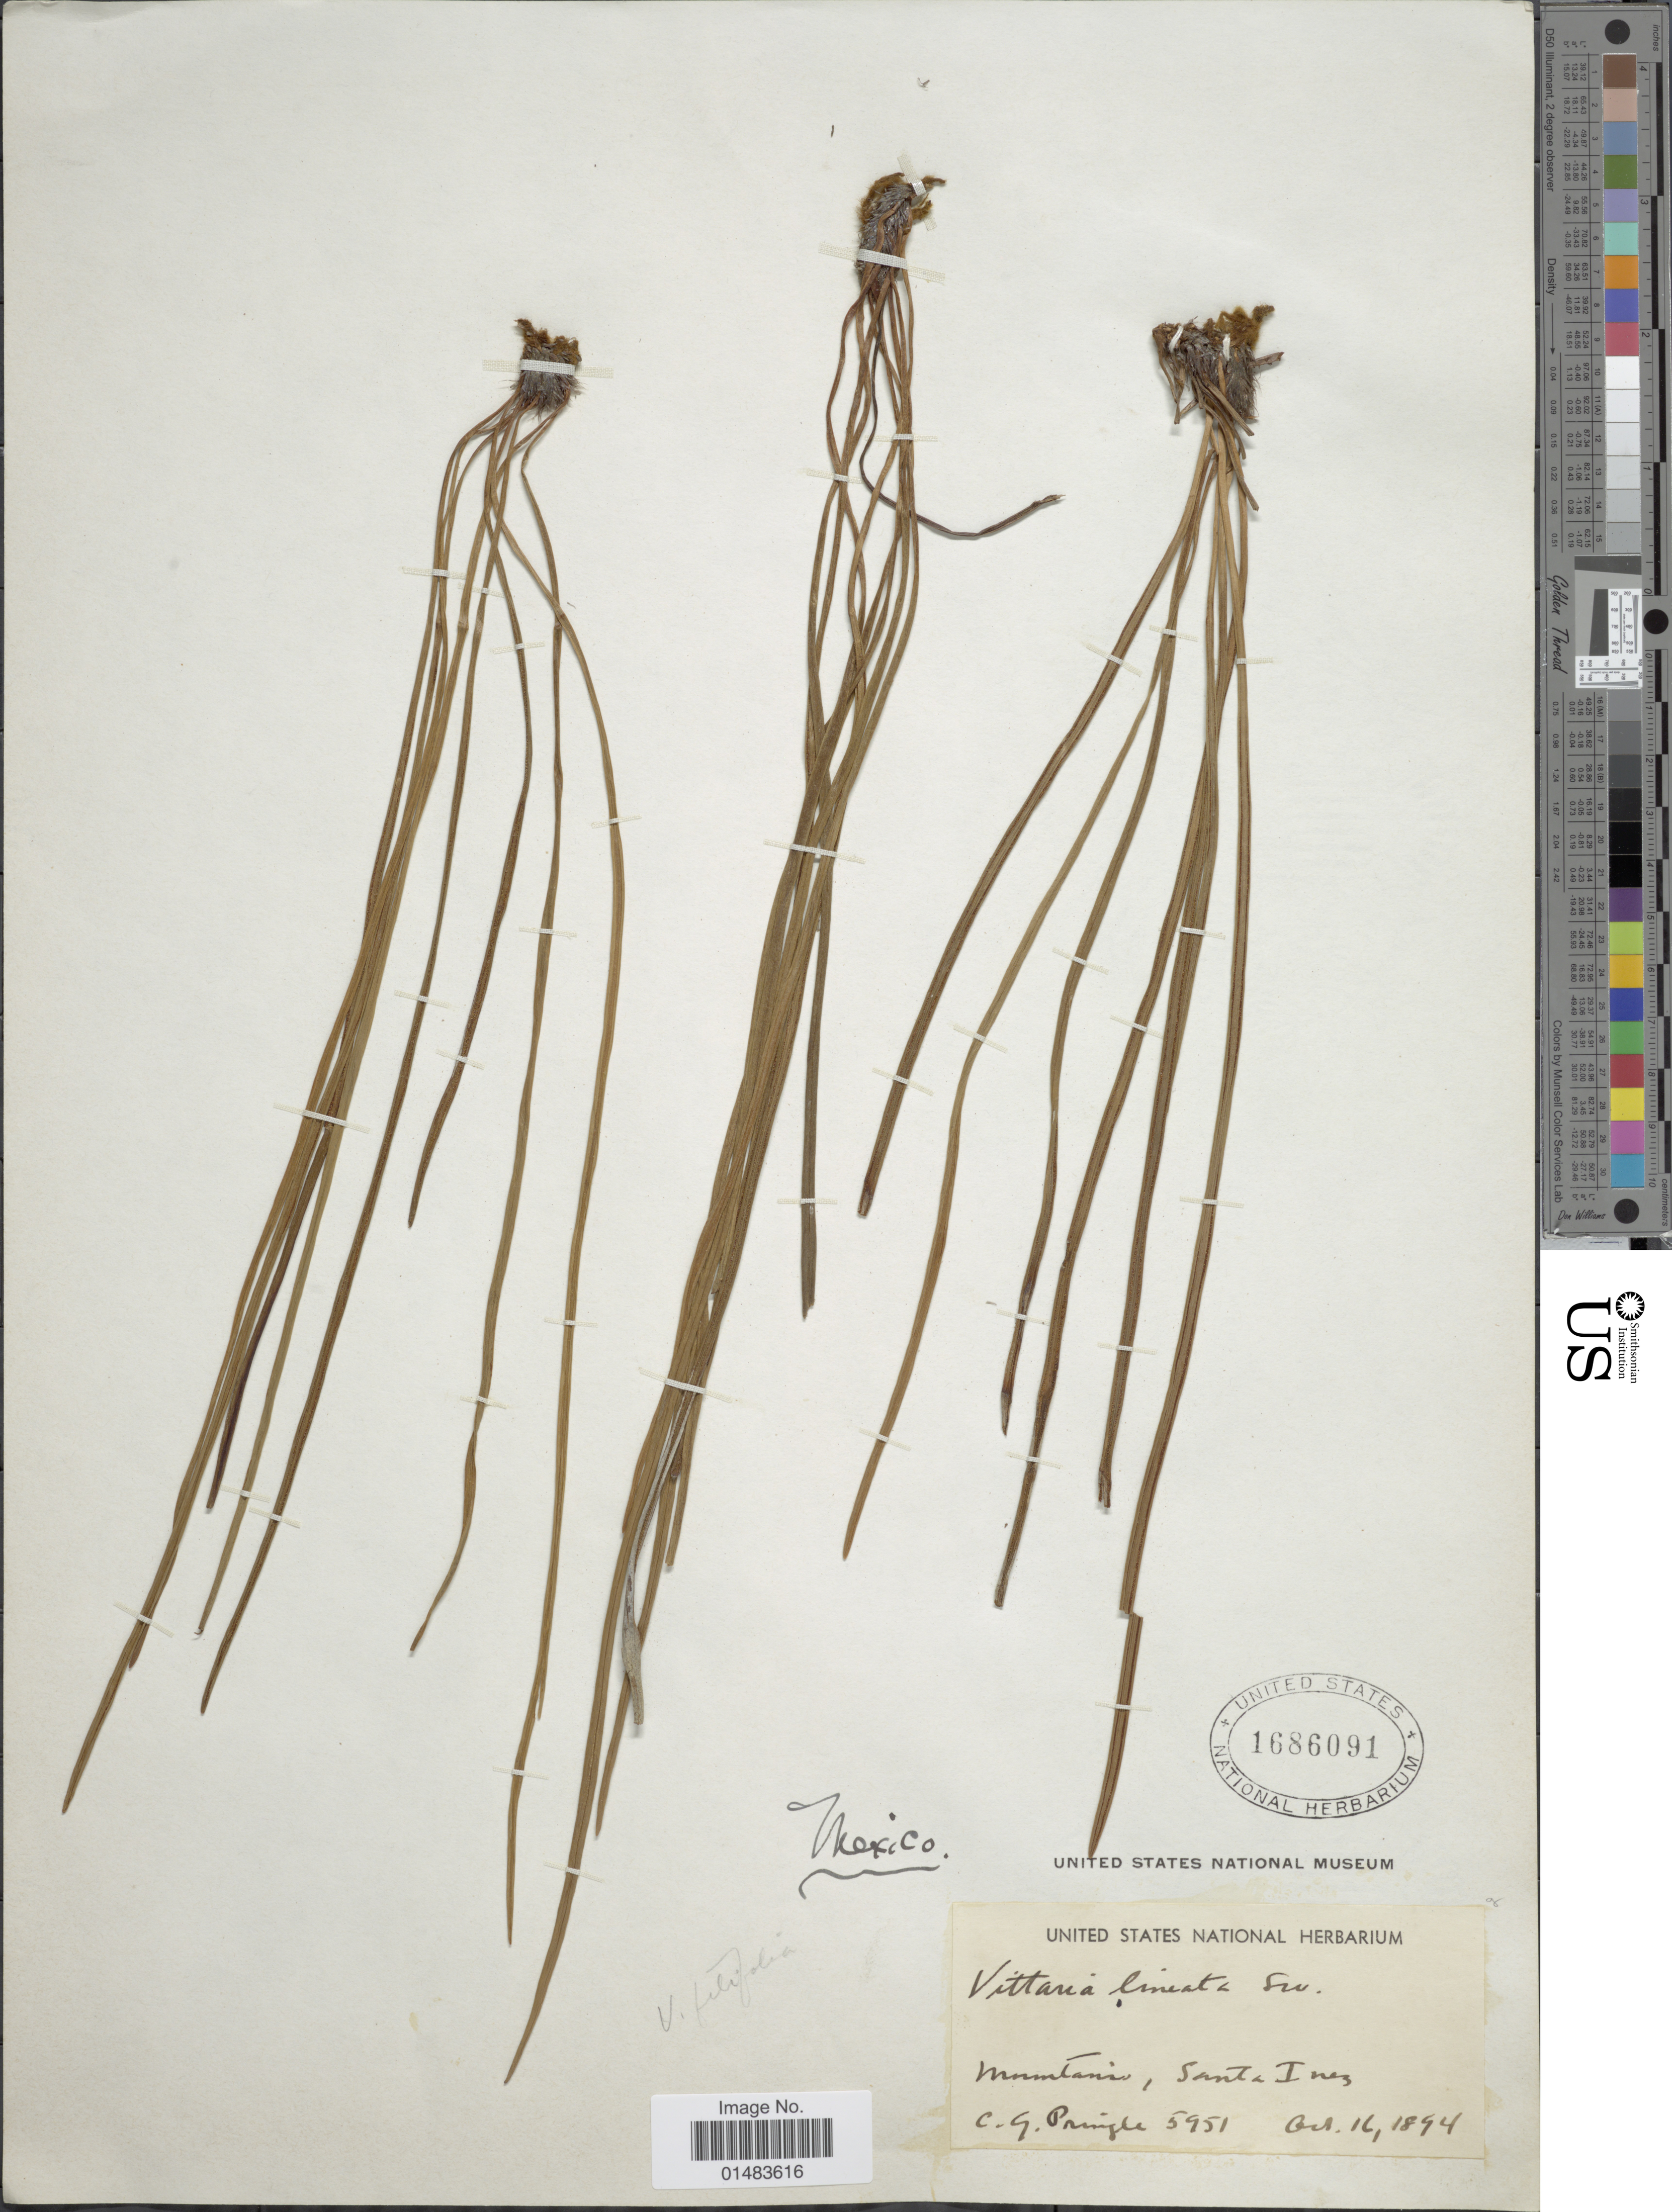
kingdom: Plantae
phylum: Tracheophyta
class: Polypodiopsida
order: Polypodiales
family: Pteridaceae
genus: Vittaria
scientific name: Vittaria graminifolia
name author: Kaulf.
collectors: C. G. Pringle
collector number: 5951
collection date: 1894-10-16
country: Mexico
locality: Mountain, Santa Inez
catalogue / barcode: US 1686091